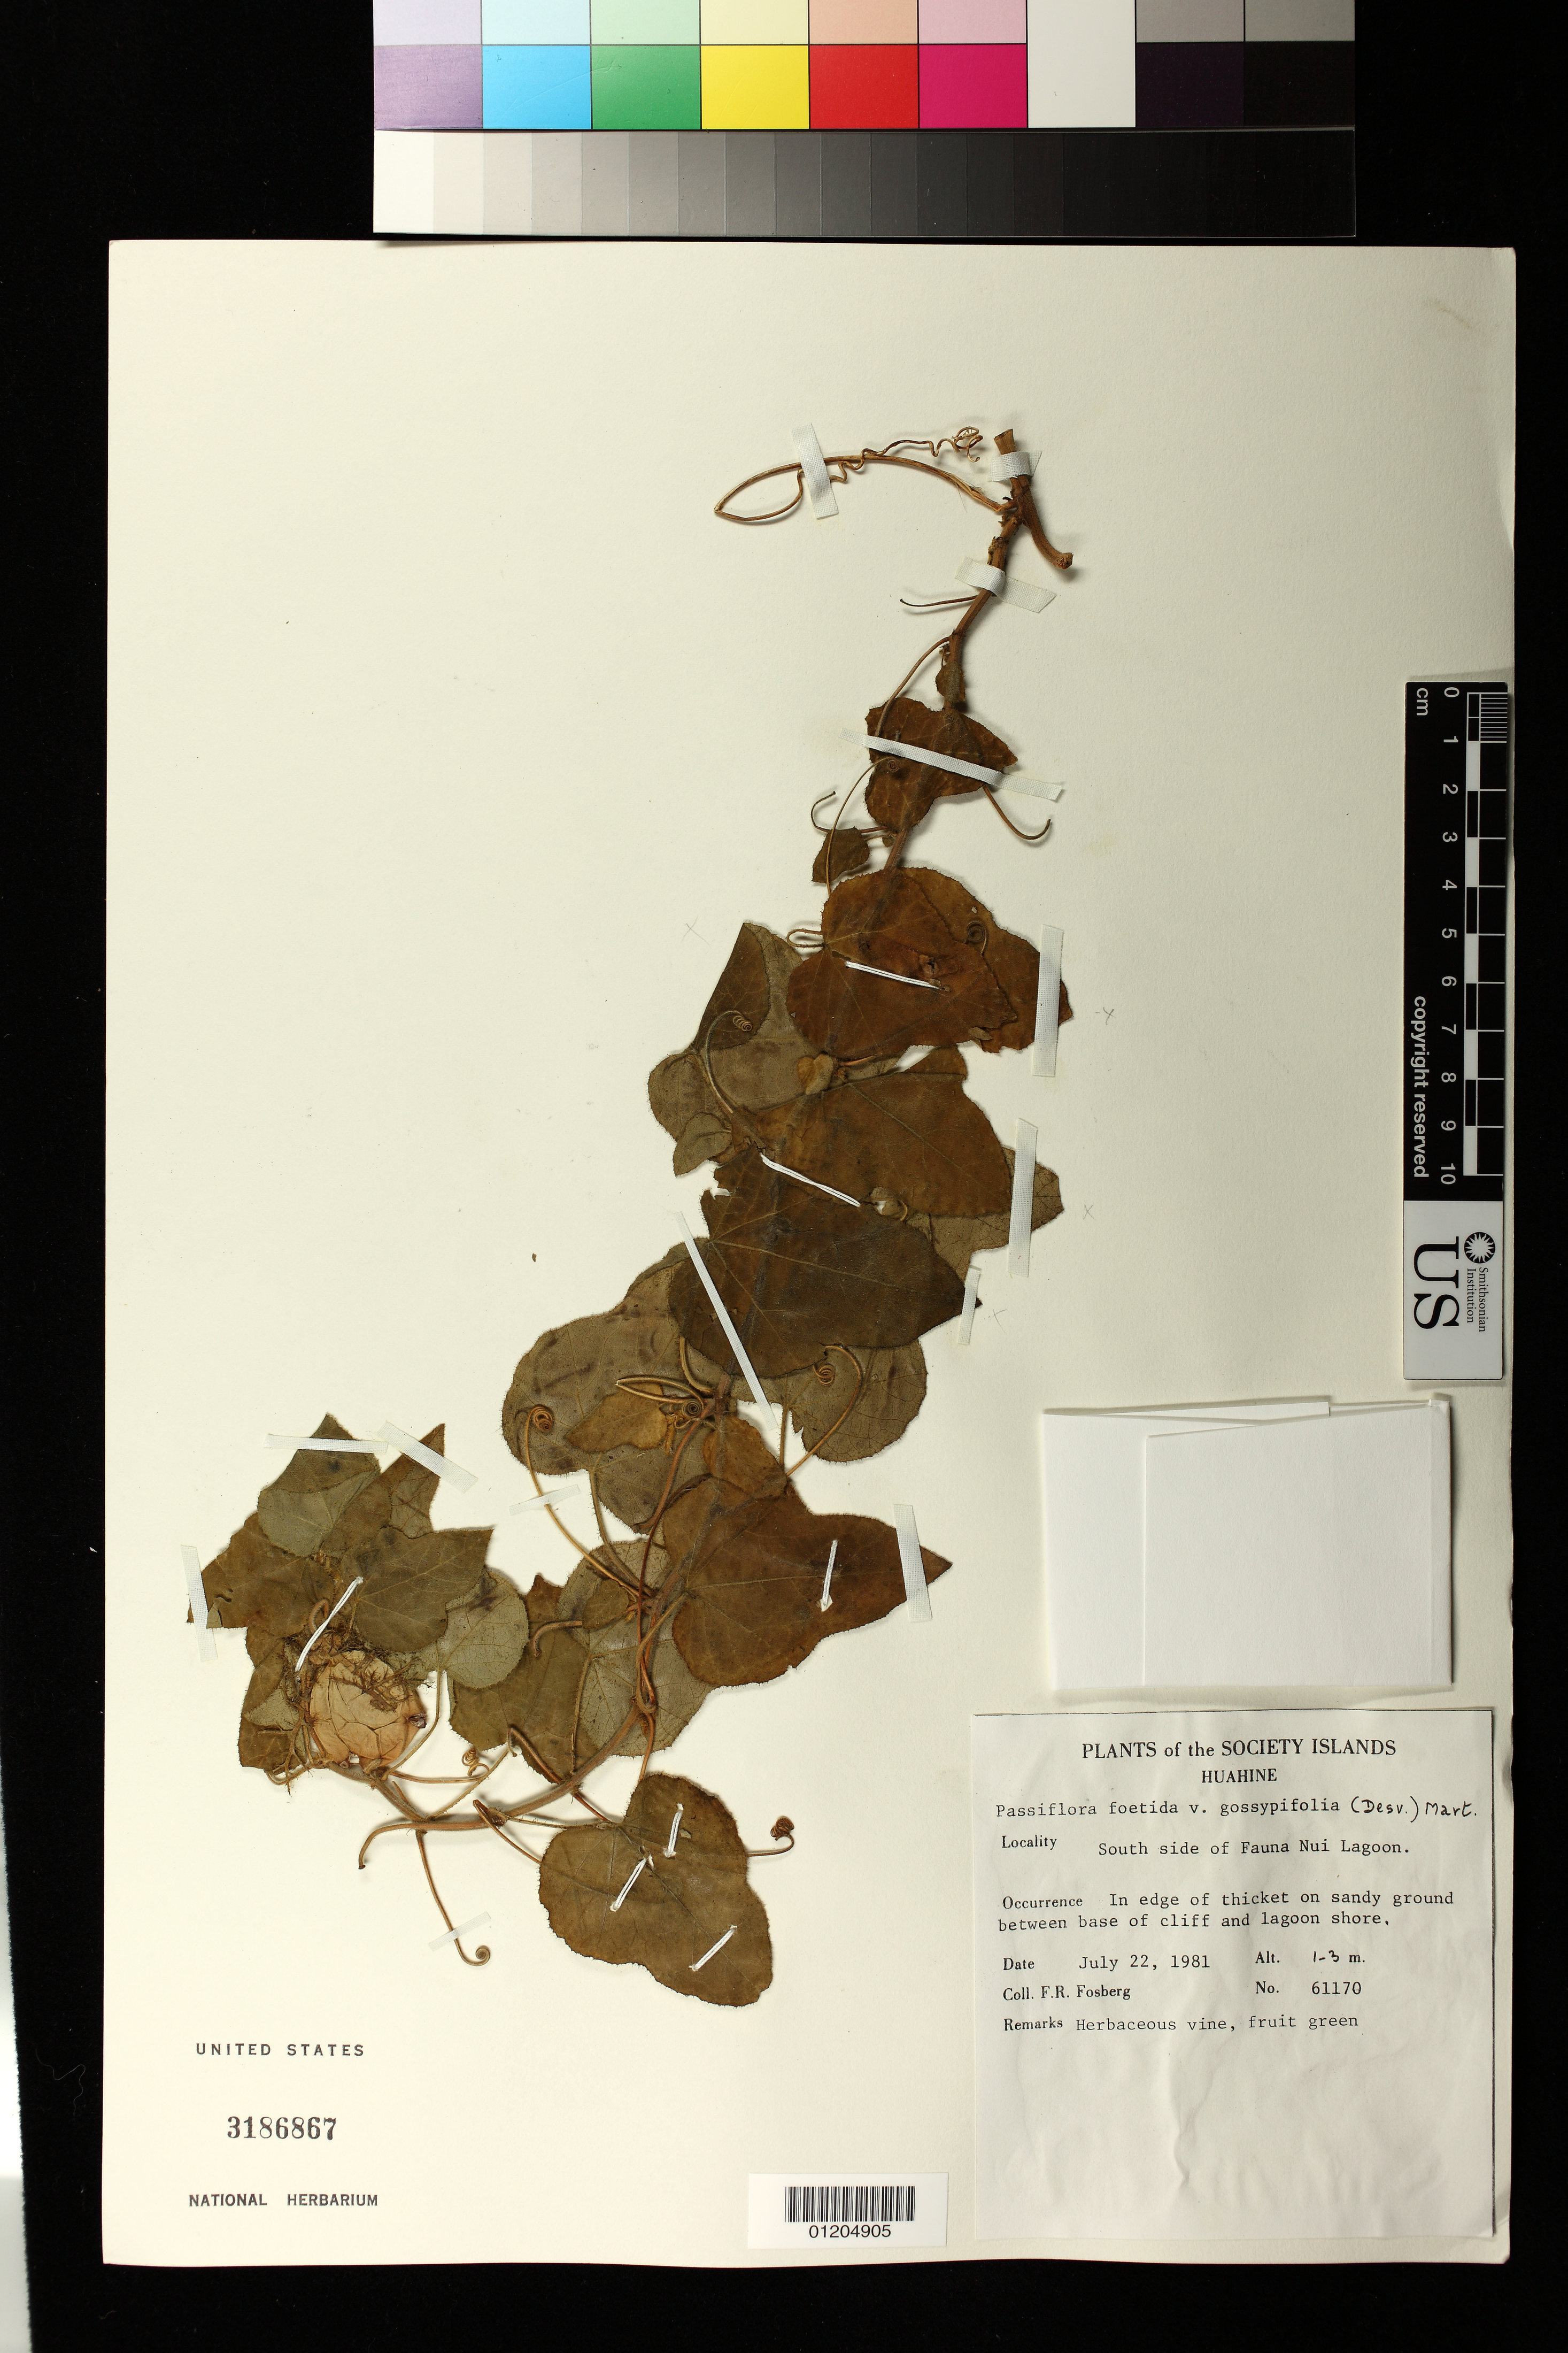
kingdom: Plantae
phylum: Tracheophyta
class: Magnoliopsida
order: Malpighiales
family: Passifloraceae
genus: Passiflora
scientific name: Passiflora foetida var. gossypiifolia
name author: (Desv.) Mast.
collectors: F. R. Fosberg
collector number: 61170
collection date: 1981-07-22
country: French Polynesia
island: Huahine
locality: Huahine. South side of Fauna Nui Lagoon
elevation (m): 1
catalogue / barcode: US 3186867